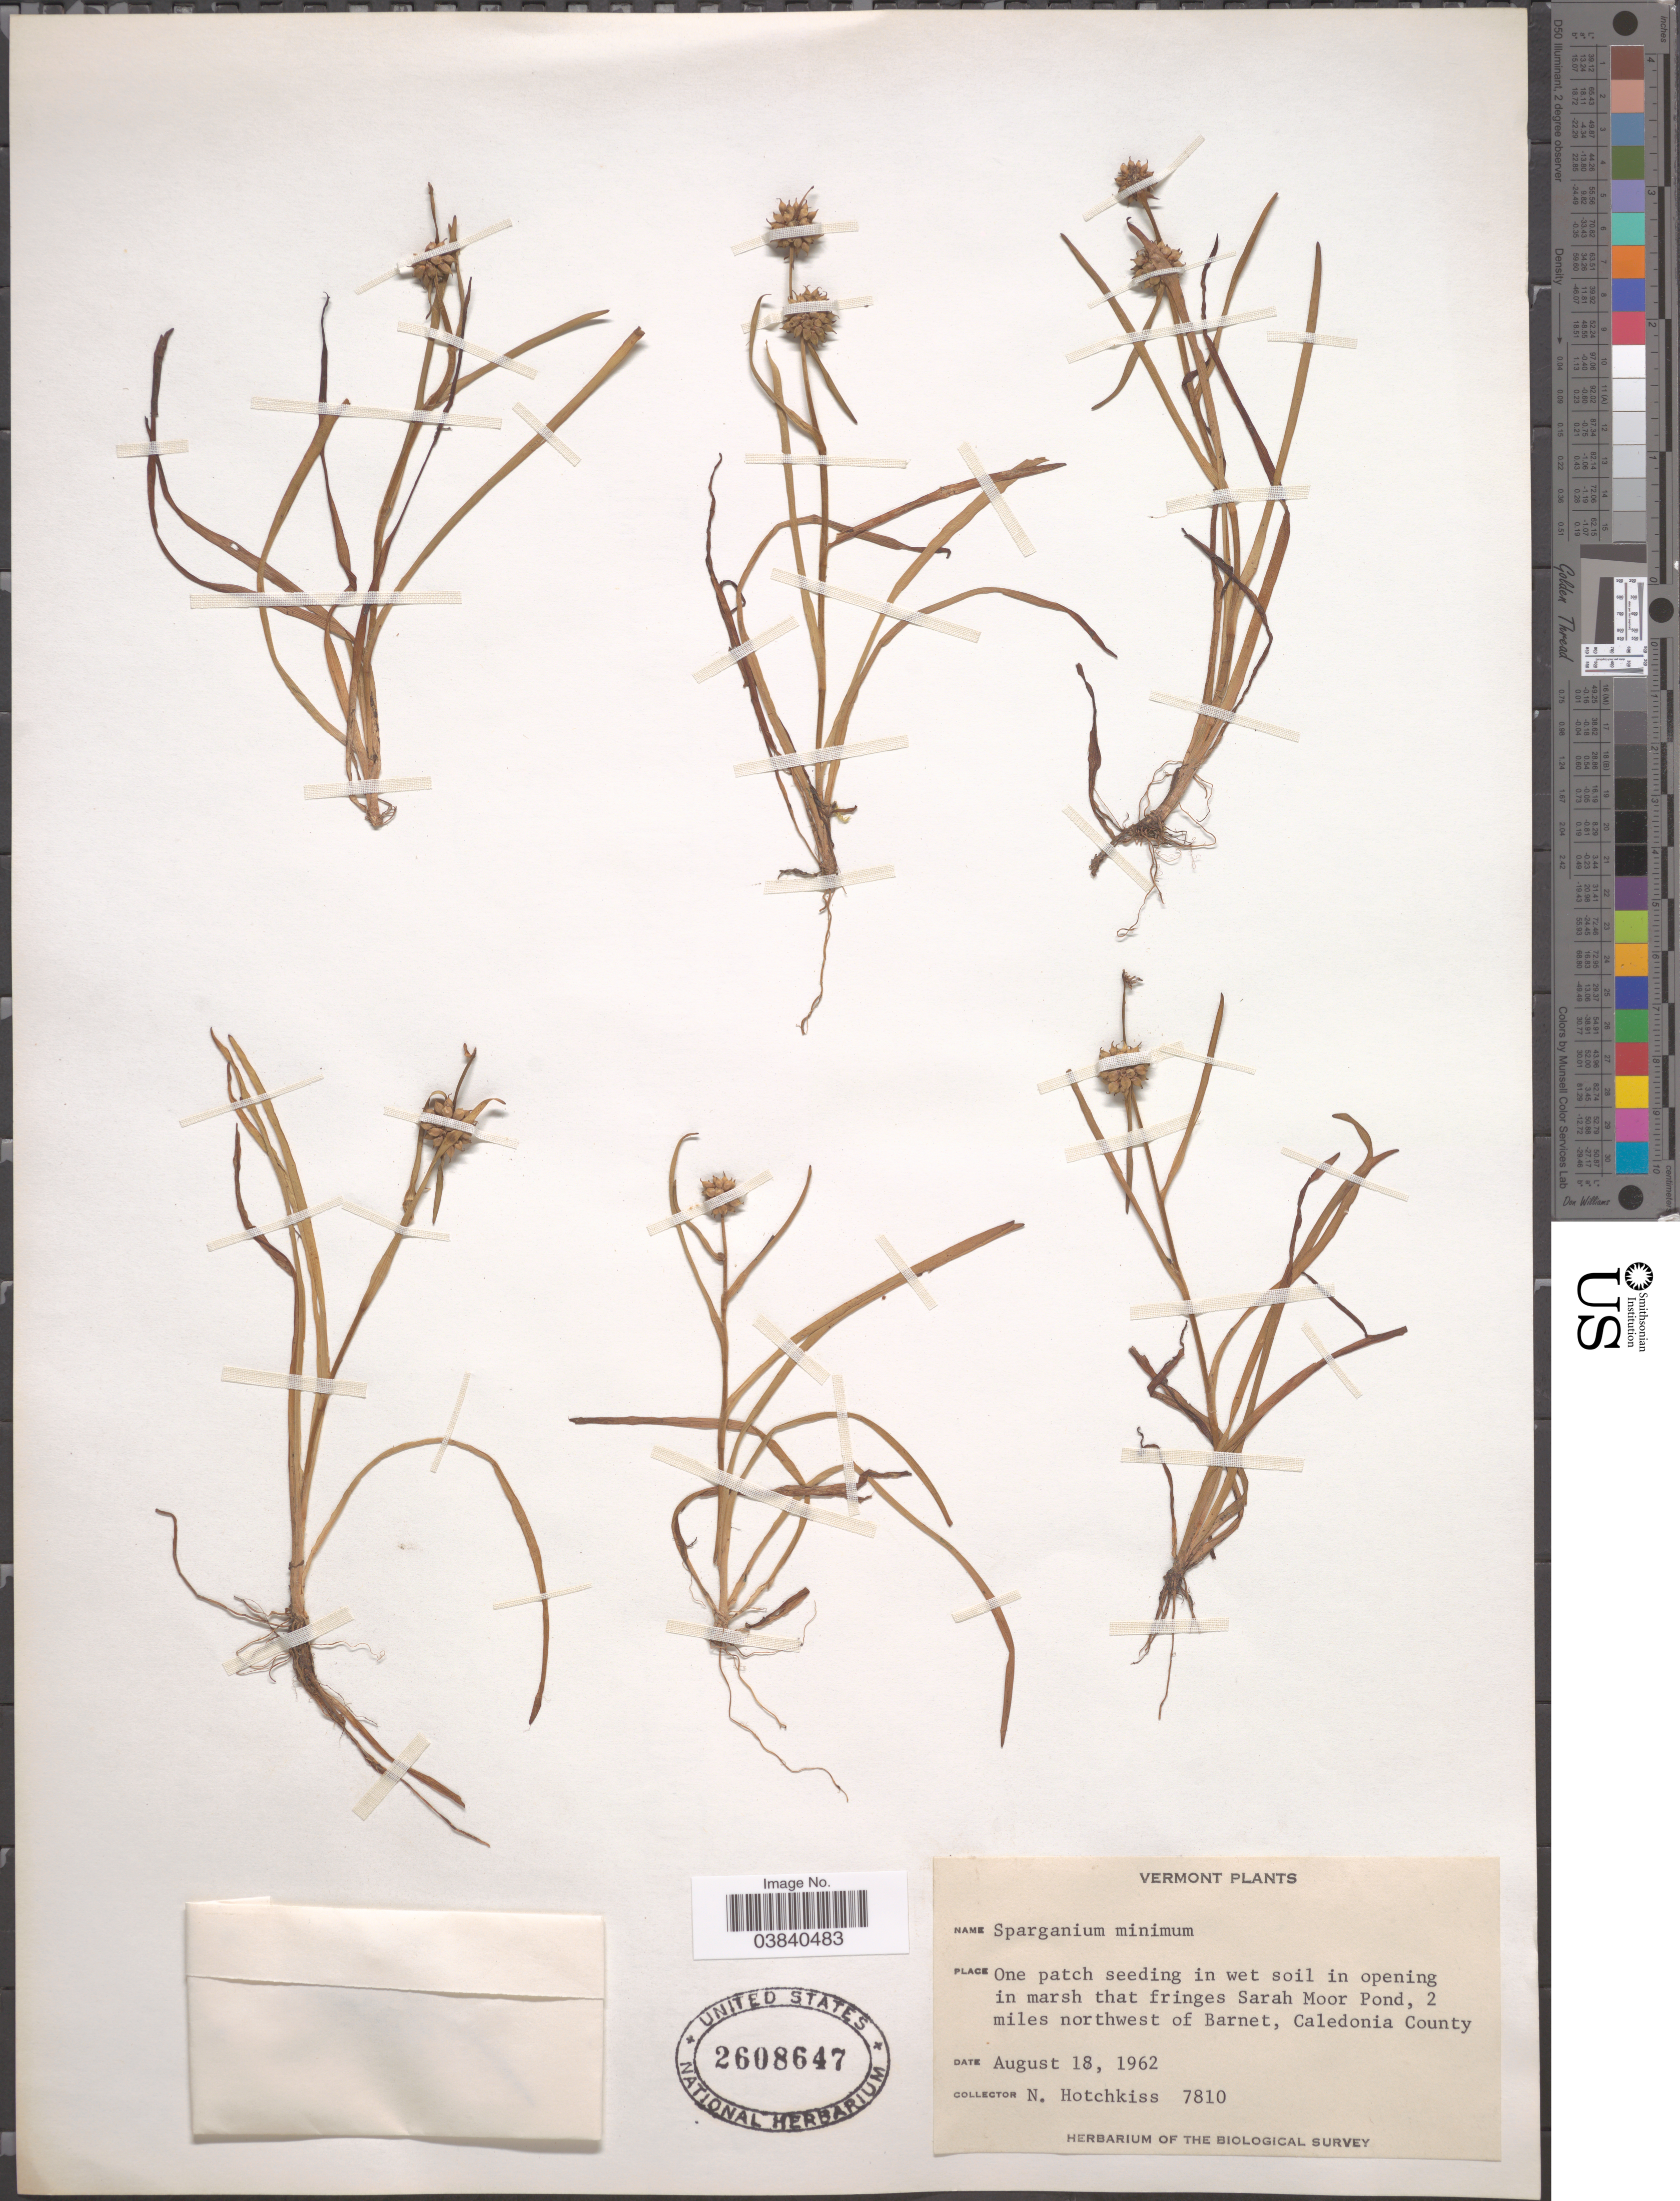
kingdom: Plantae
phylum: Tracheophyta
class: Liliopsida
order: Poales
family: Typhaceae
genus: Sparganium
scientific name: Sparganium minimum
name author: Wallr.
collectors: N. Hotchkiss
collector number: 7810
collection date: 1962-08-18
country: United States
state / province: Vermont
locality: In marsh that fringes Sarah Moor Pond, 2 miles northwest of Barnet, Caledonia County.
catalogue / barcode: US 2608647